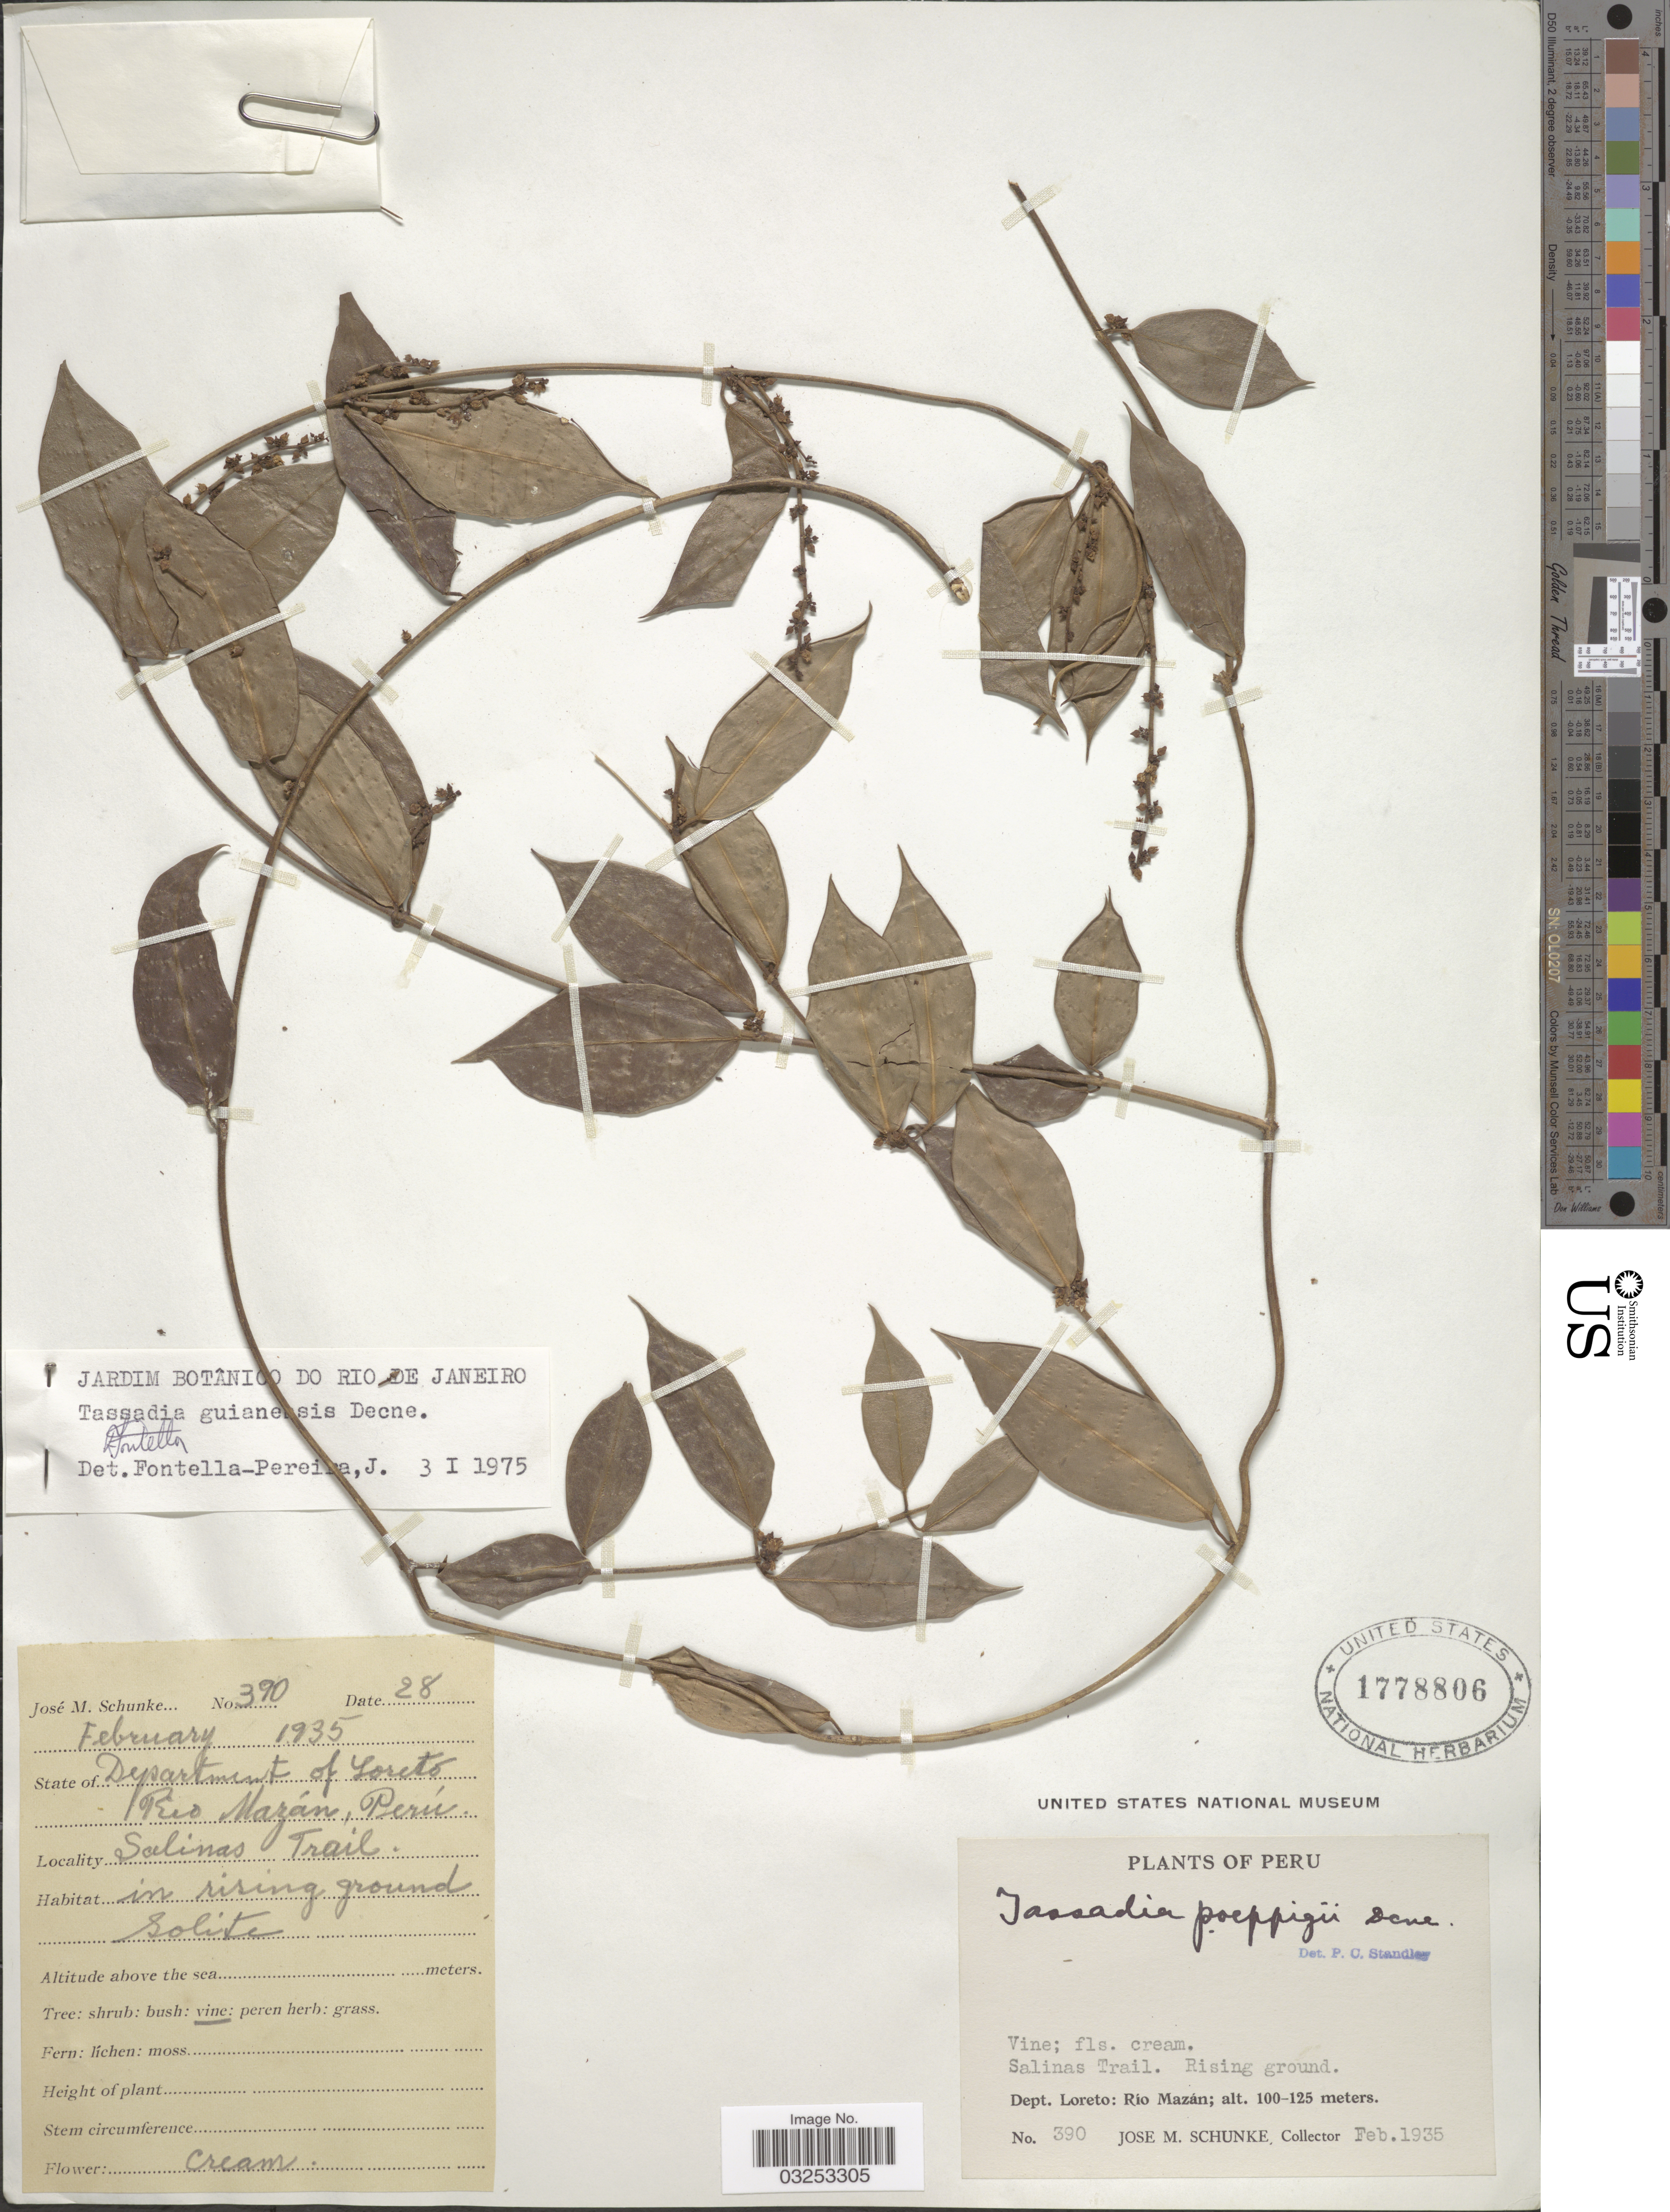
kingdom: Plantae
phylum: Tracheophyta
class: Magnoliopsida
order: Gentianales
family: Apocynaceae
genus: Tassadia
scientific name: Tassadia guianensis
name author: Decne.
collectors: J. M. Schunke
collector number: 390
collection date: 1935-02-28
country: Peru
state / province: Loreto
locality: Department of Loreto: Río Mazán. Salinas Trail. Rising ground.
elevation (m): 100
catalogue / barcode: US 1778806